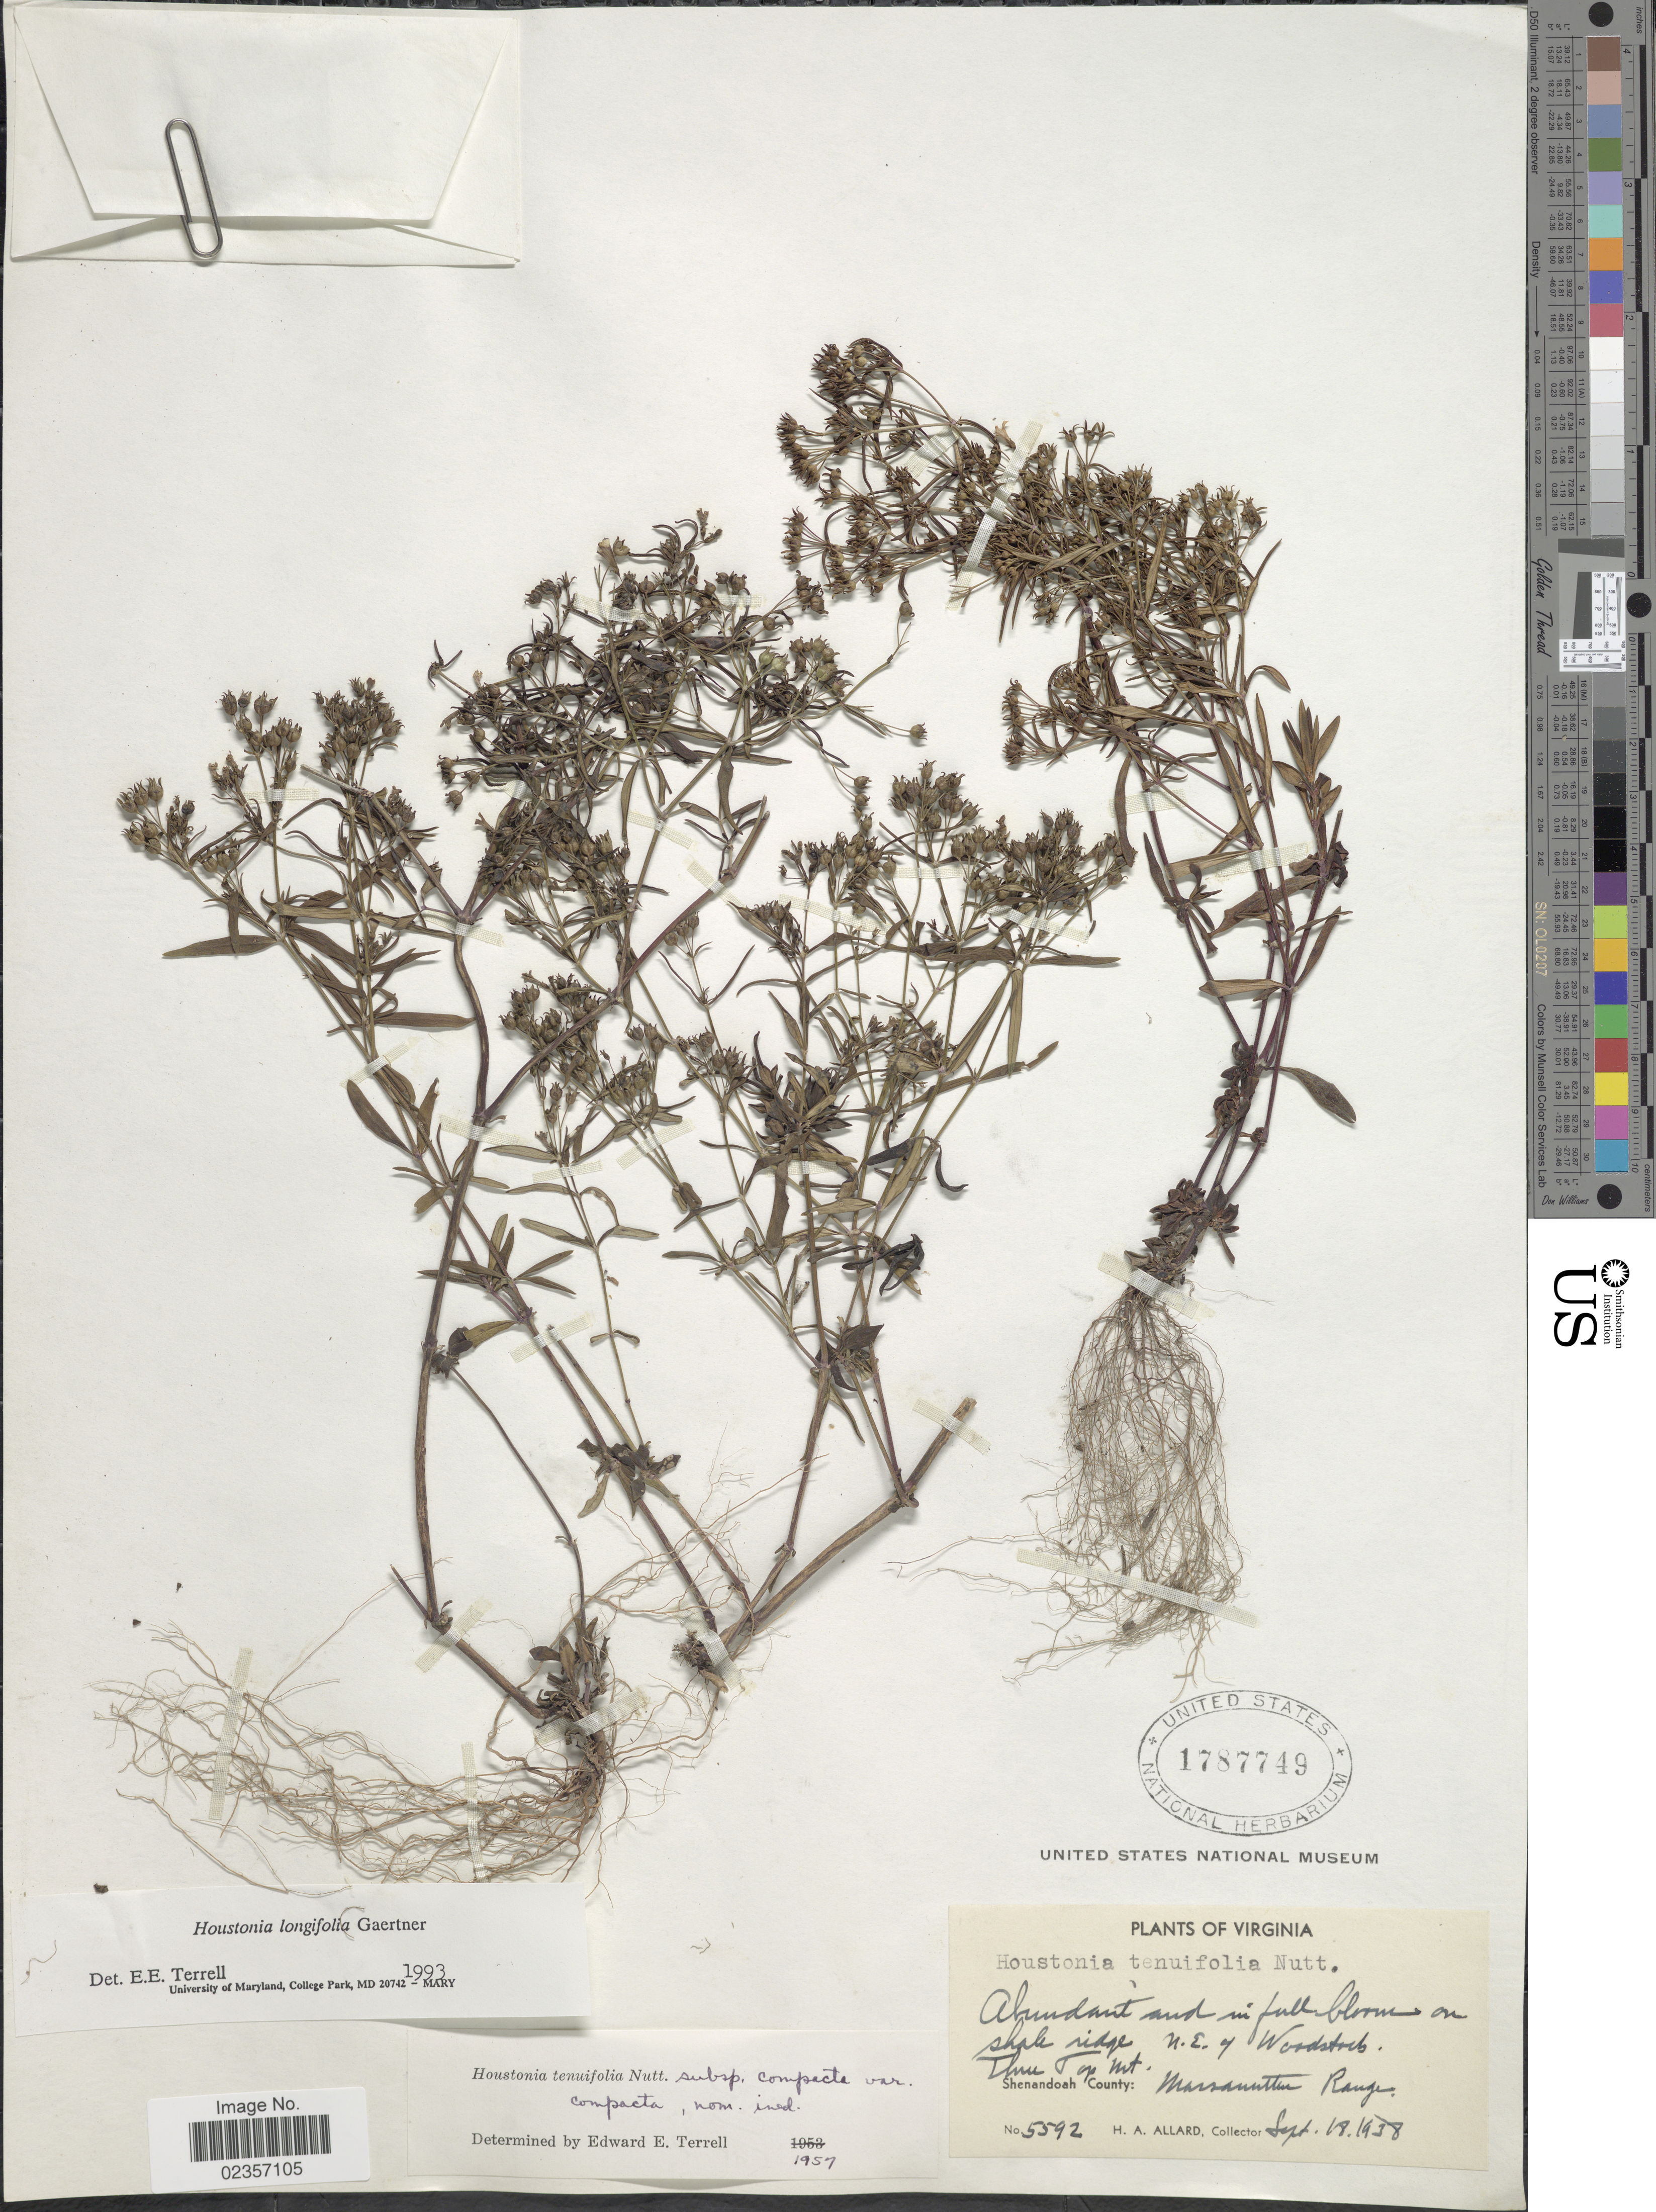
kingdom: Plantae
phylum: Tracheophyta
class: Magnoliopsida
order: Gentianales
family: Rubiaceae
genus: Houstonia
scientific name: Houstonia longifolia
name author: Gaertn.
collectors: H. A. Allard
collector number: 5592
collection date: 1938-09-18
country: United States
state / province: Virginia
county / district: Shenandoah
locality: Wbundant and in full bloom on shale ridge N.E. of Woodstock. Three Top Mt, Shenandoah County: Massanutten Range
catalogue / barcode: US 1787749